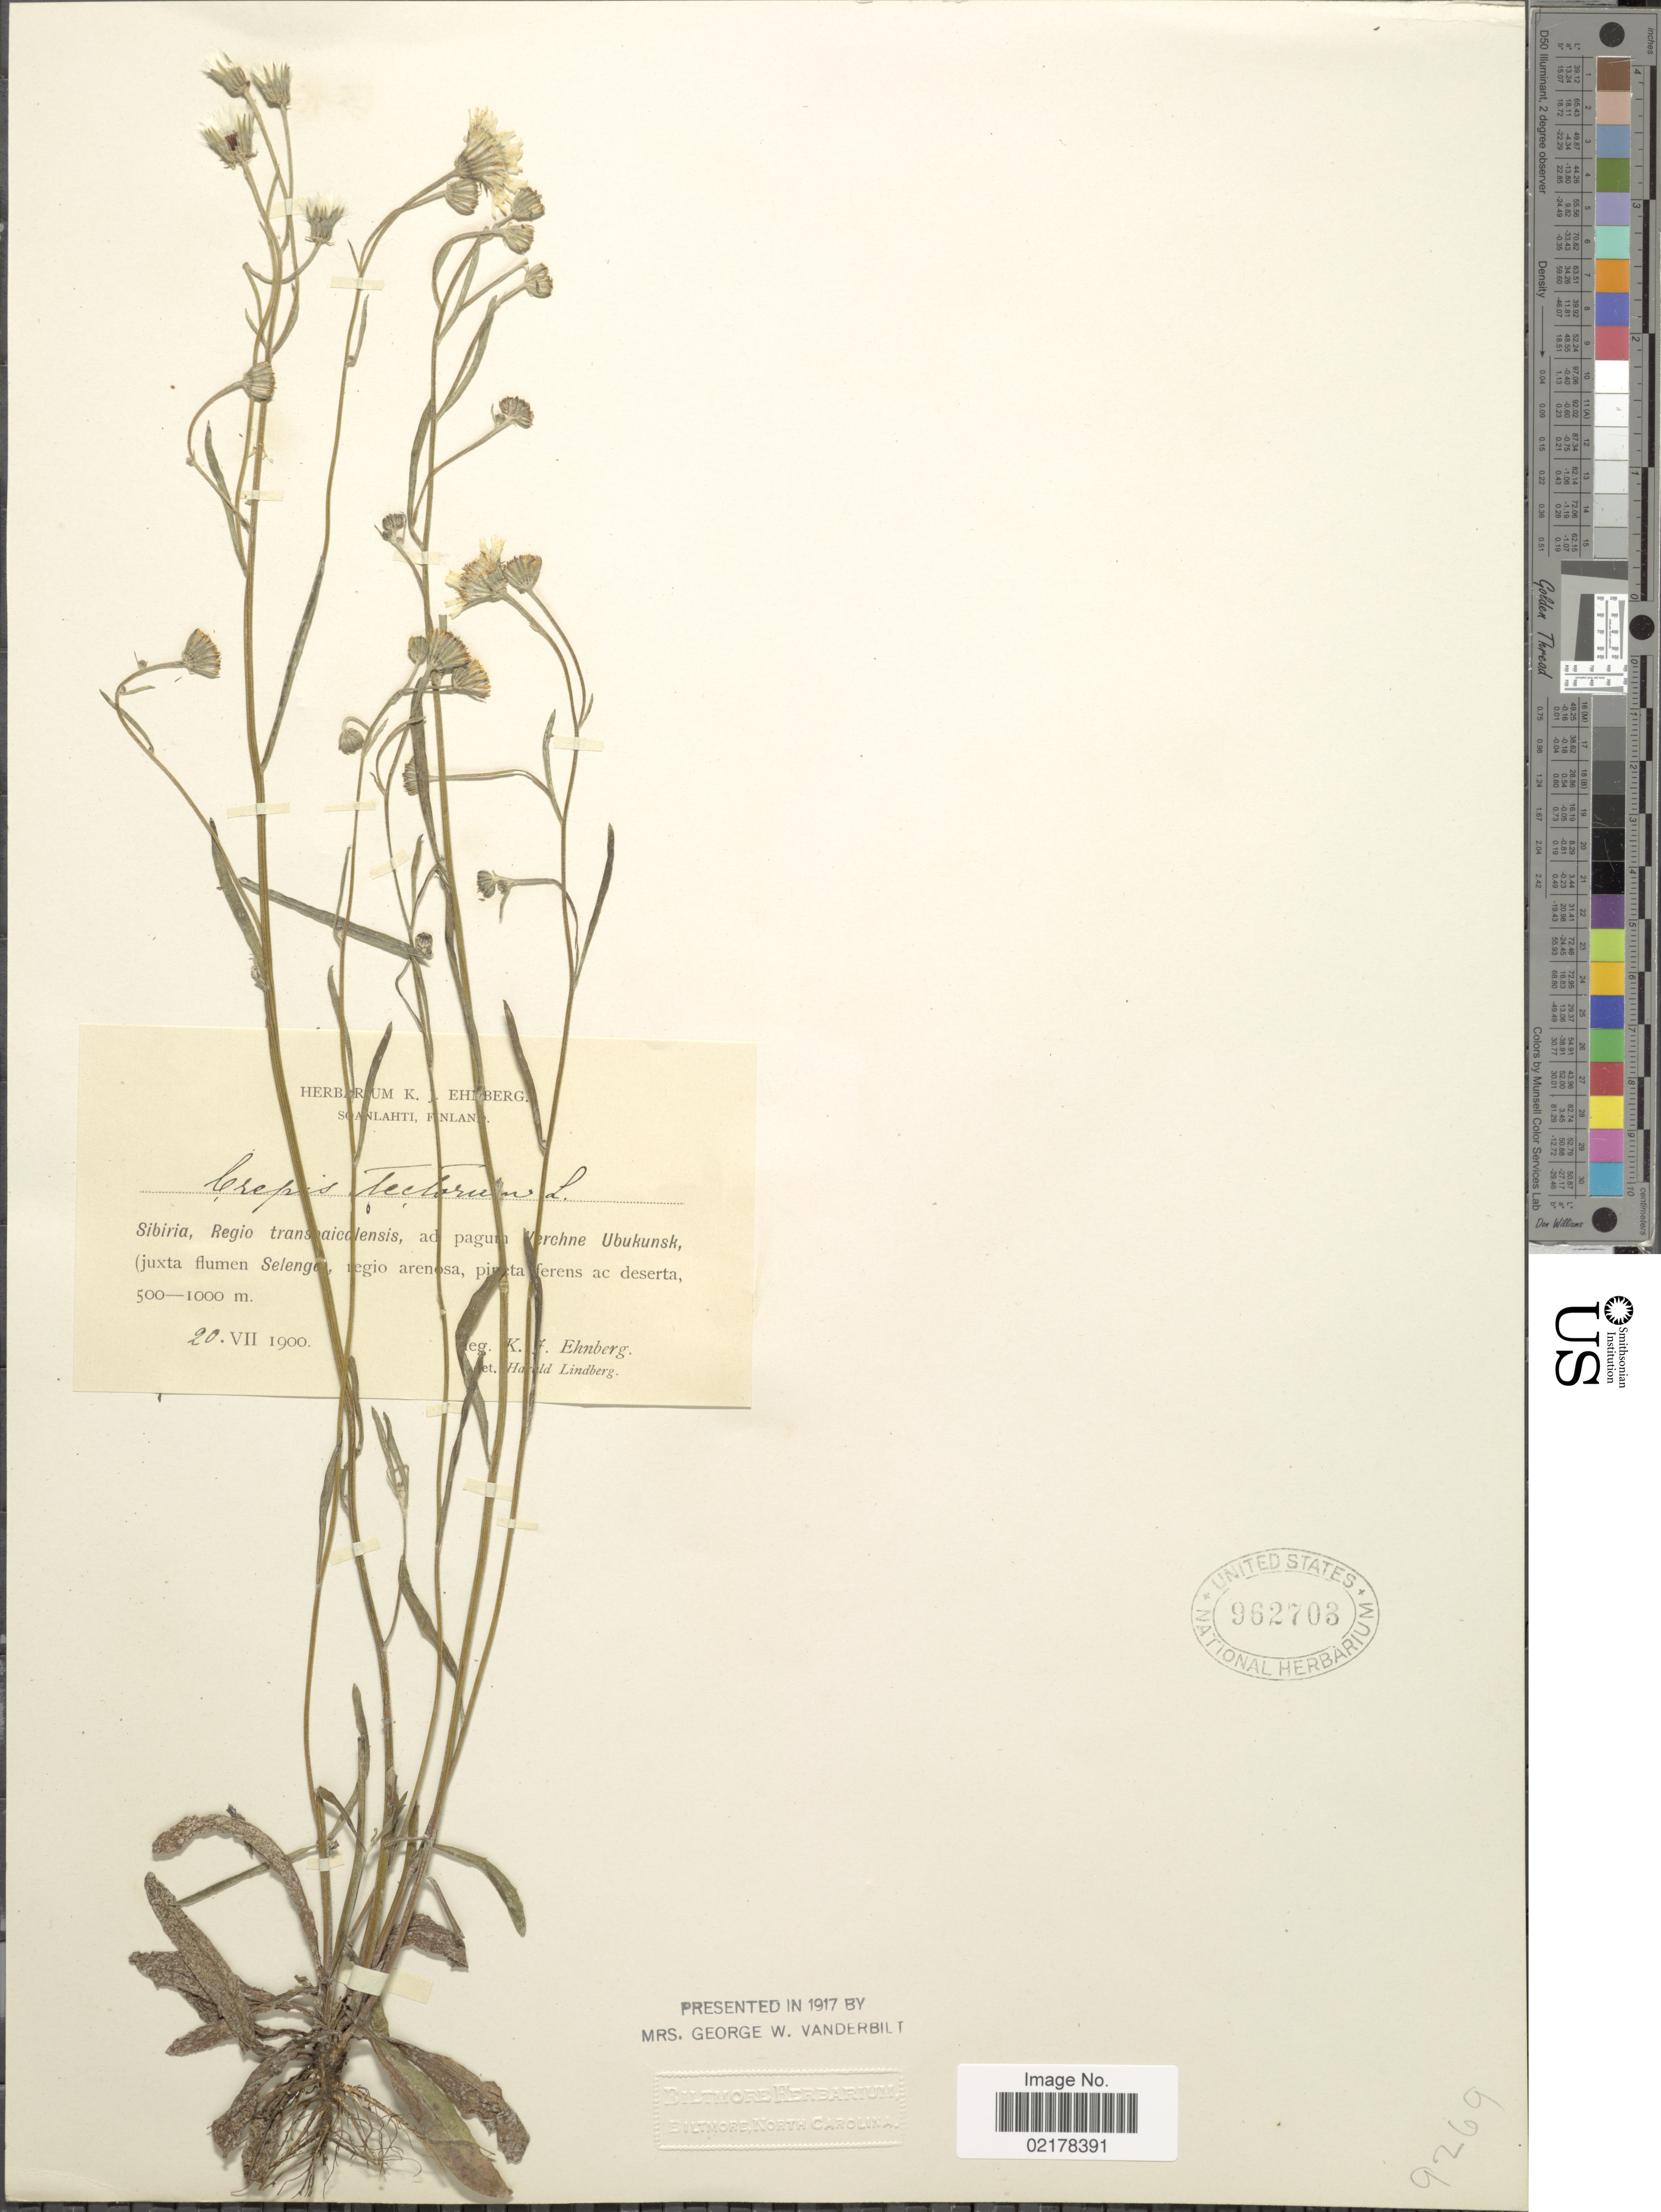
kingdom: Plantae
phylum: Tracheophyta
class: Magnoliopsida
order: Asterales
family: Asteraceae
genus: Crepis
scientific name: Crepis tectorum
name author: L.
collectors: K. Ehnberg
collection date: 1900-07-20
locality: Sibiria, Regio transaicalesis, ad pagum Verchne Ubukunsk, (juxta flumen Selenga, regio arenosa, pineta frens ac deserta [interpreted]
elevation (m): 500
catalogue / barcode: US 963703